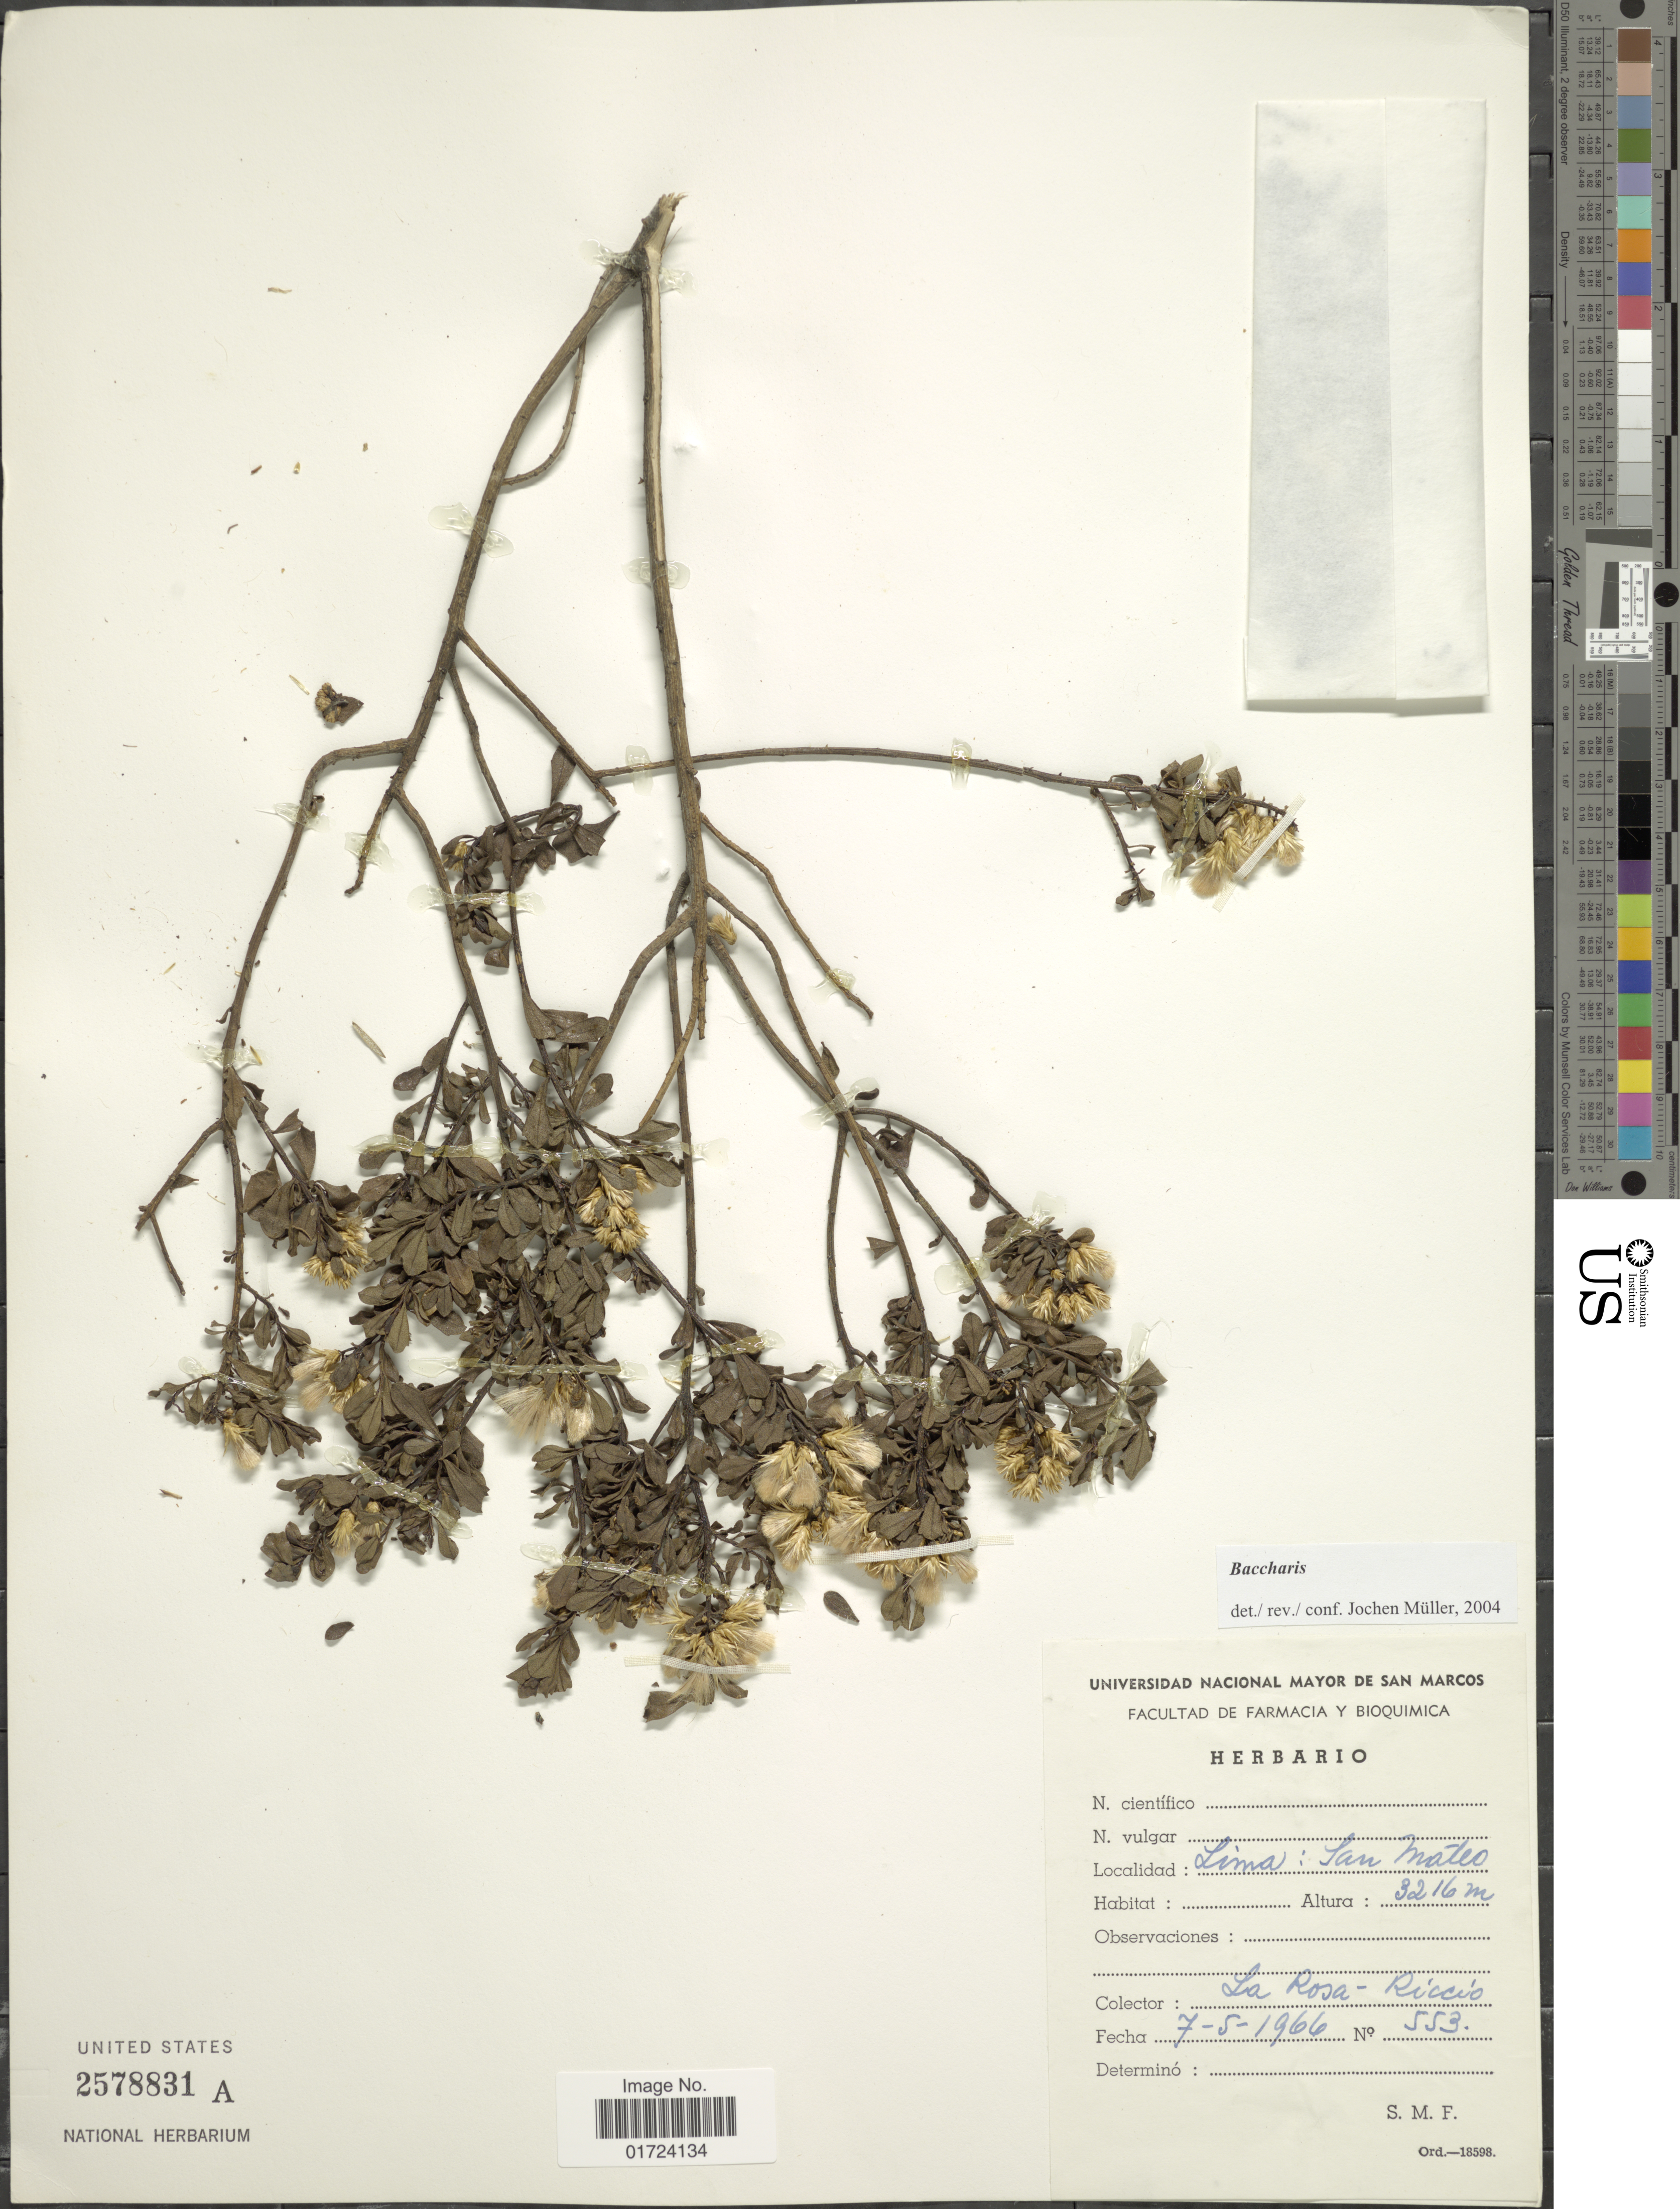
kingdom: Plantae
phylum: Tracheophyta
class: Magnoliopsida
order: Asterales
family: Asteraceae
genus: Baccharis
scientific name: Baccharis sp.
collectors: -. La Rosa & Riccio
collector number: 553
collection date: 1966-05-07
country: Peru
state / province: Lima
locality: Lima : San Mateo.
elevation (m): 3216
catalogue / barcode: US 2578831A